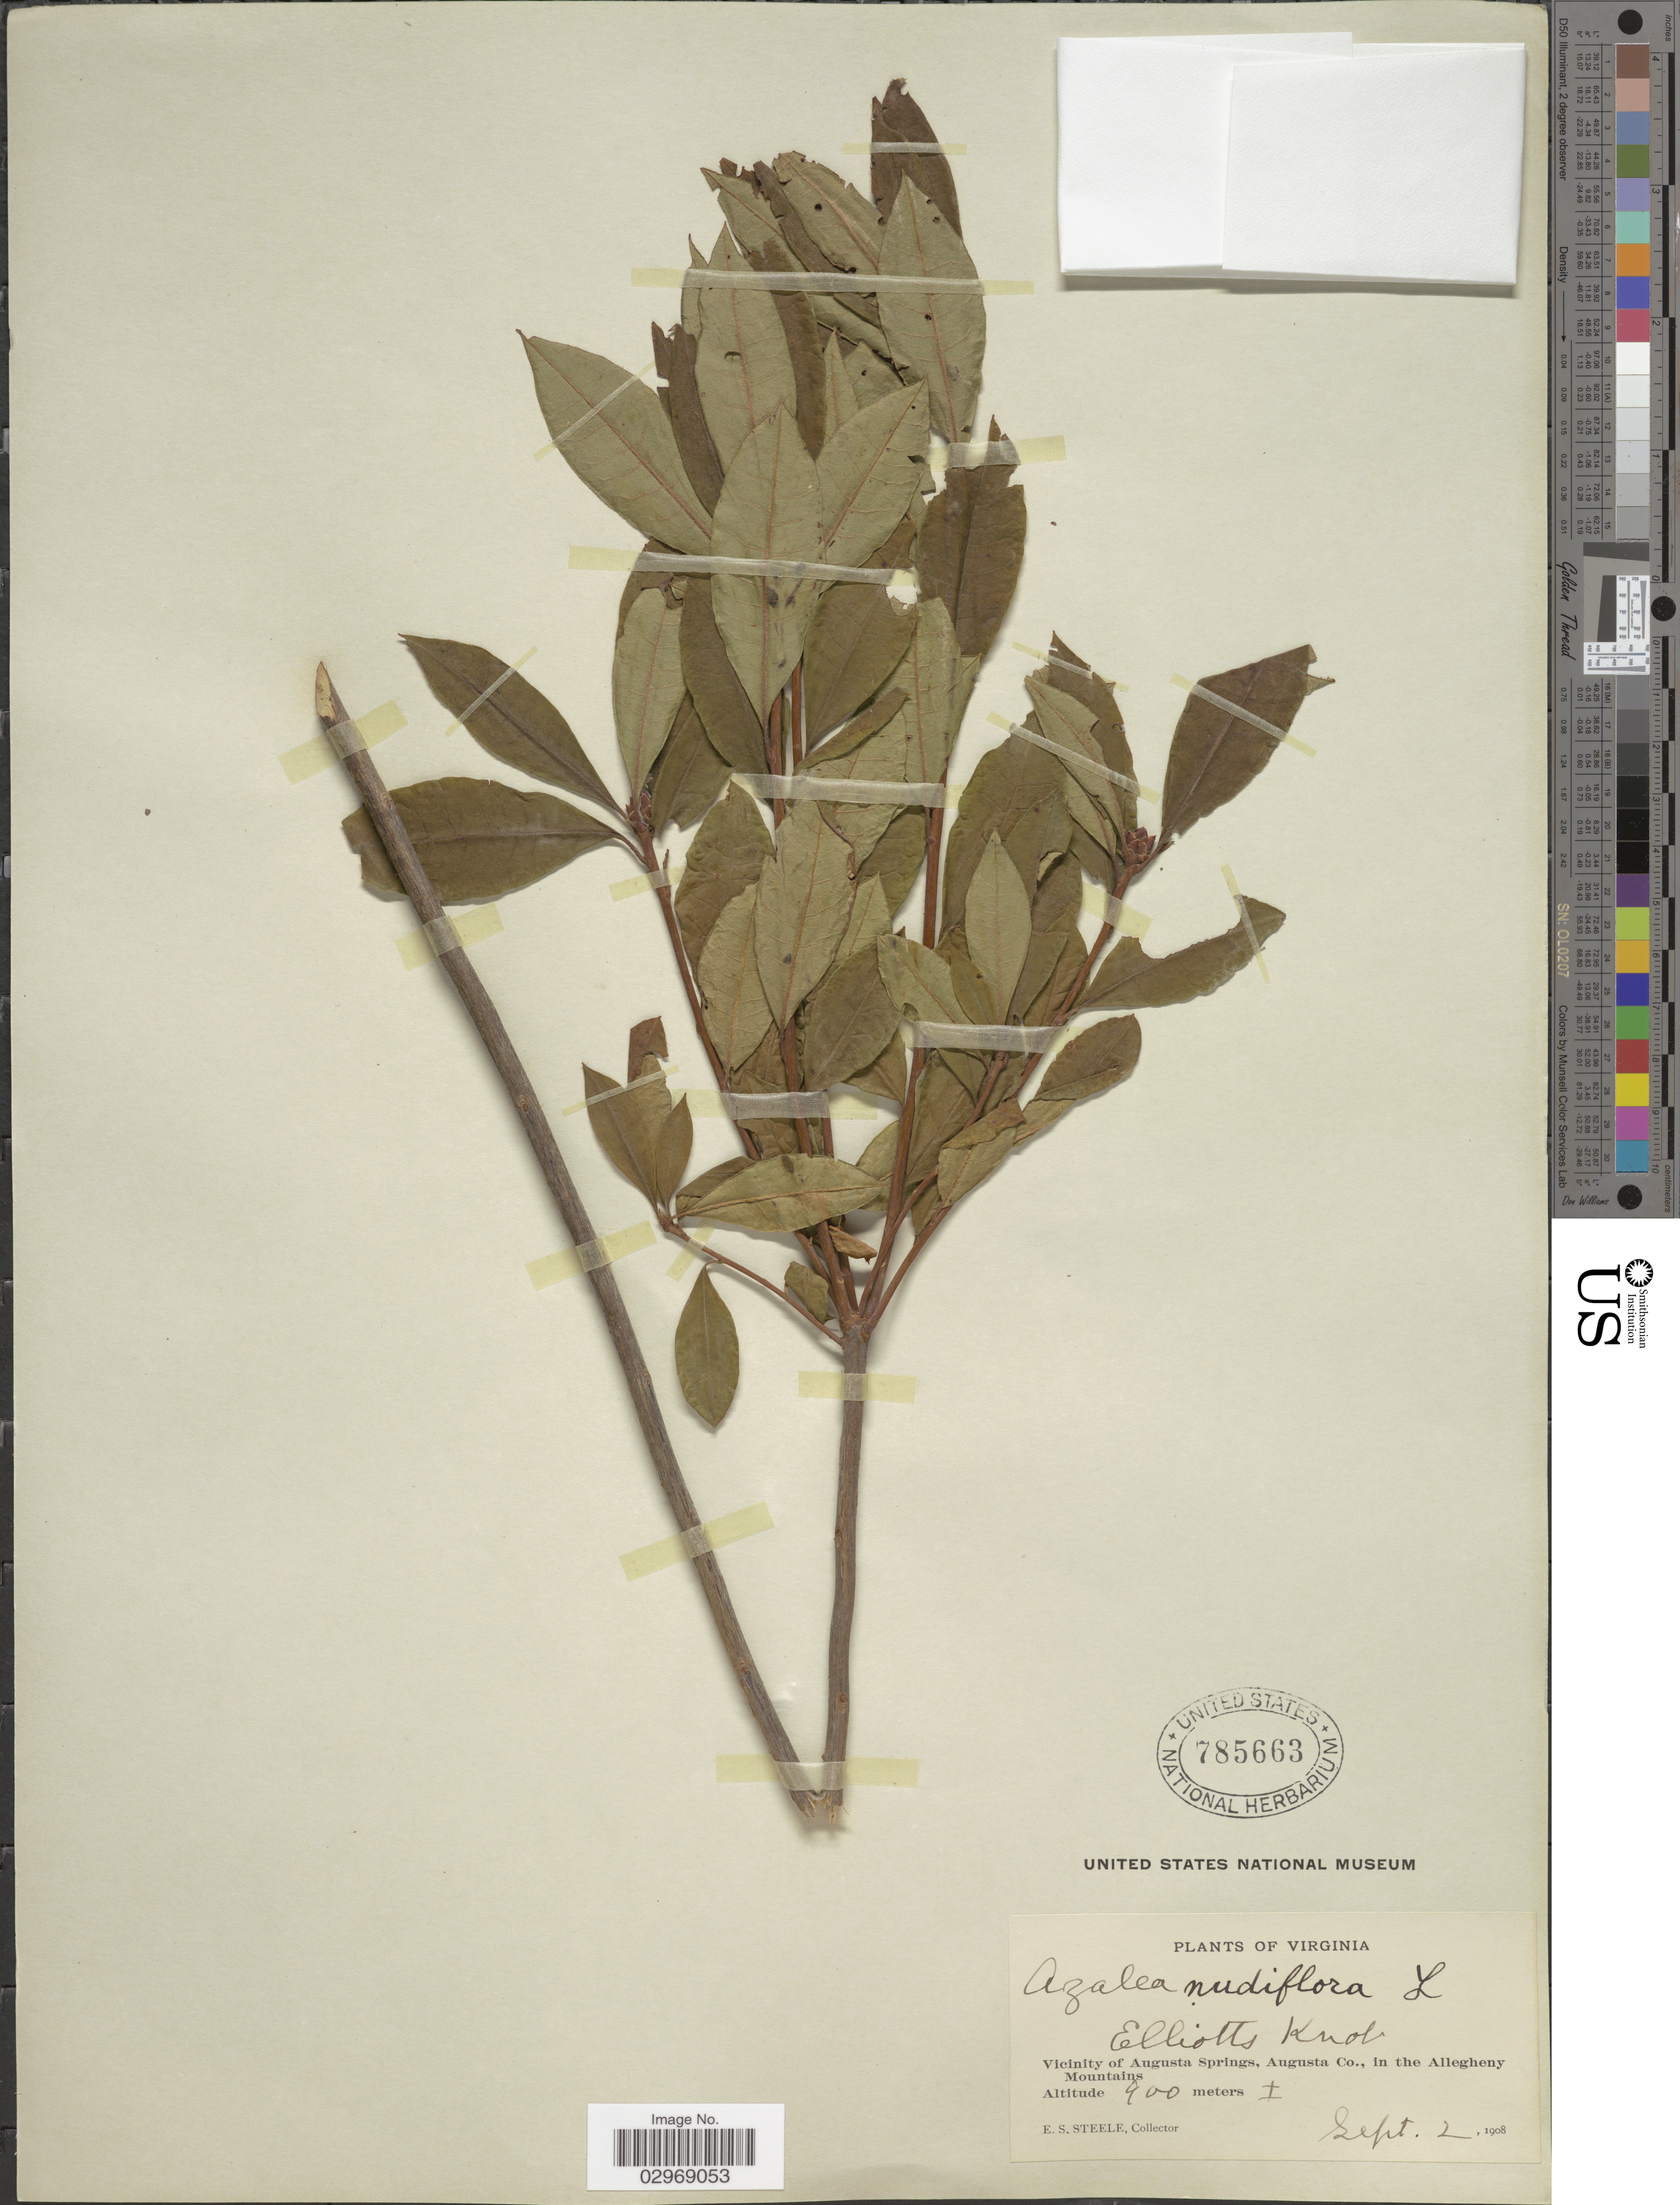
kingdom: Plantae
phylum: Tracheophyta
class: Magnoliopsida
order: Ericales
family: Ericaceae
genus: Rhododendron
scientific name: Rhododendron nudiflorum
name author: Torr.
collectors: E. Steele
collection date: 1908-09-02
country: United States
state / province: Virginia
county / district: Augusta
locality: Vicinity of Augusta Springs, Augusta Co., in the Allegheny Mountains. Elliotts Knob.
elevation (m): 900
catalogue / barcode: US 785663